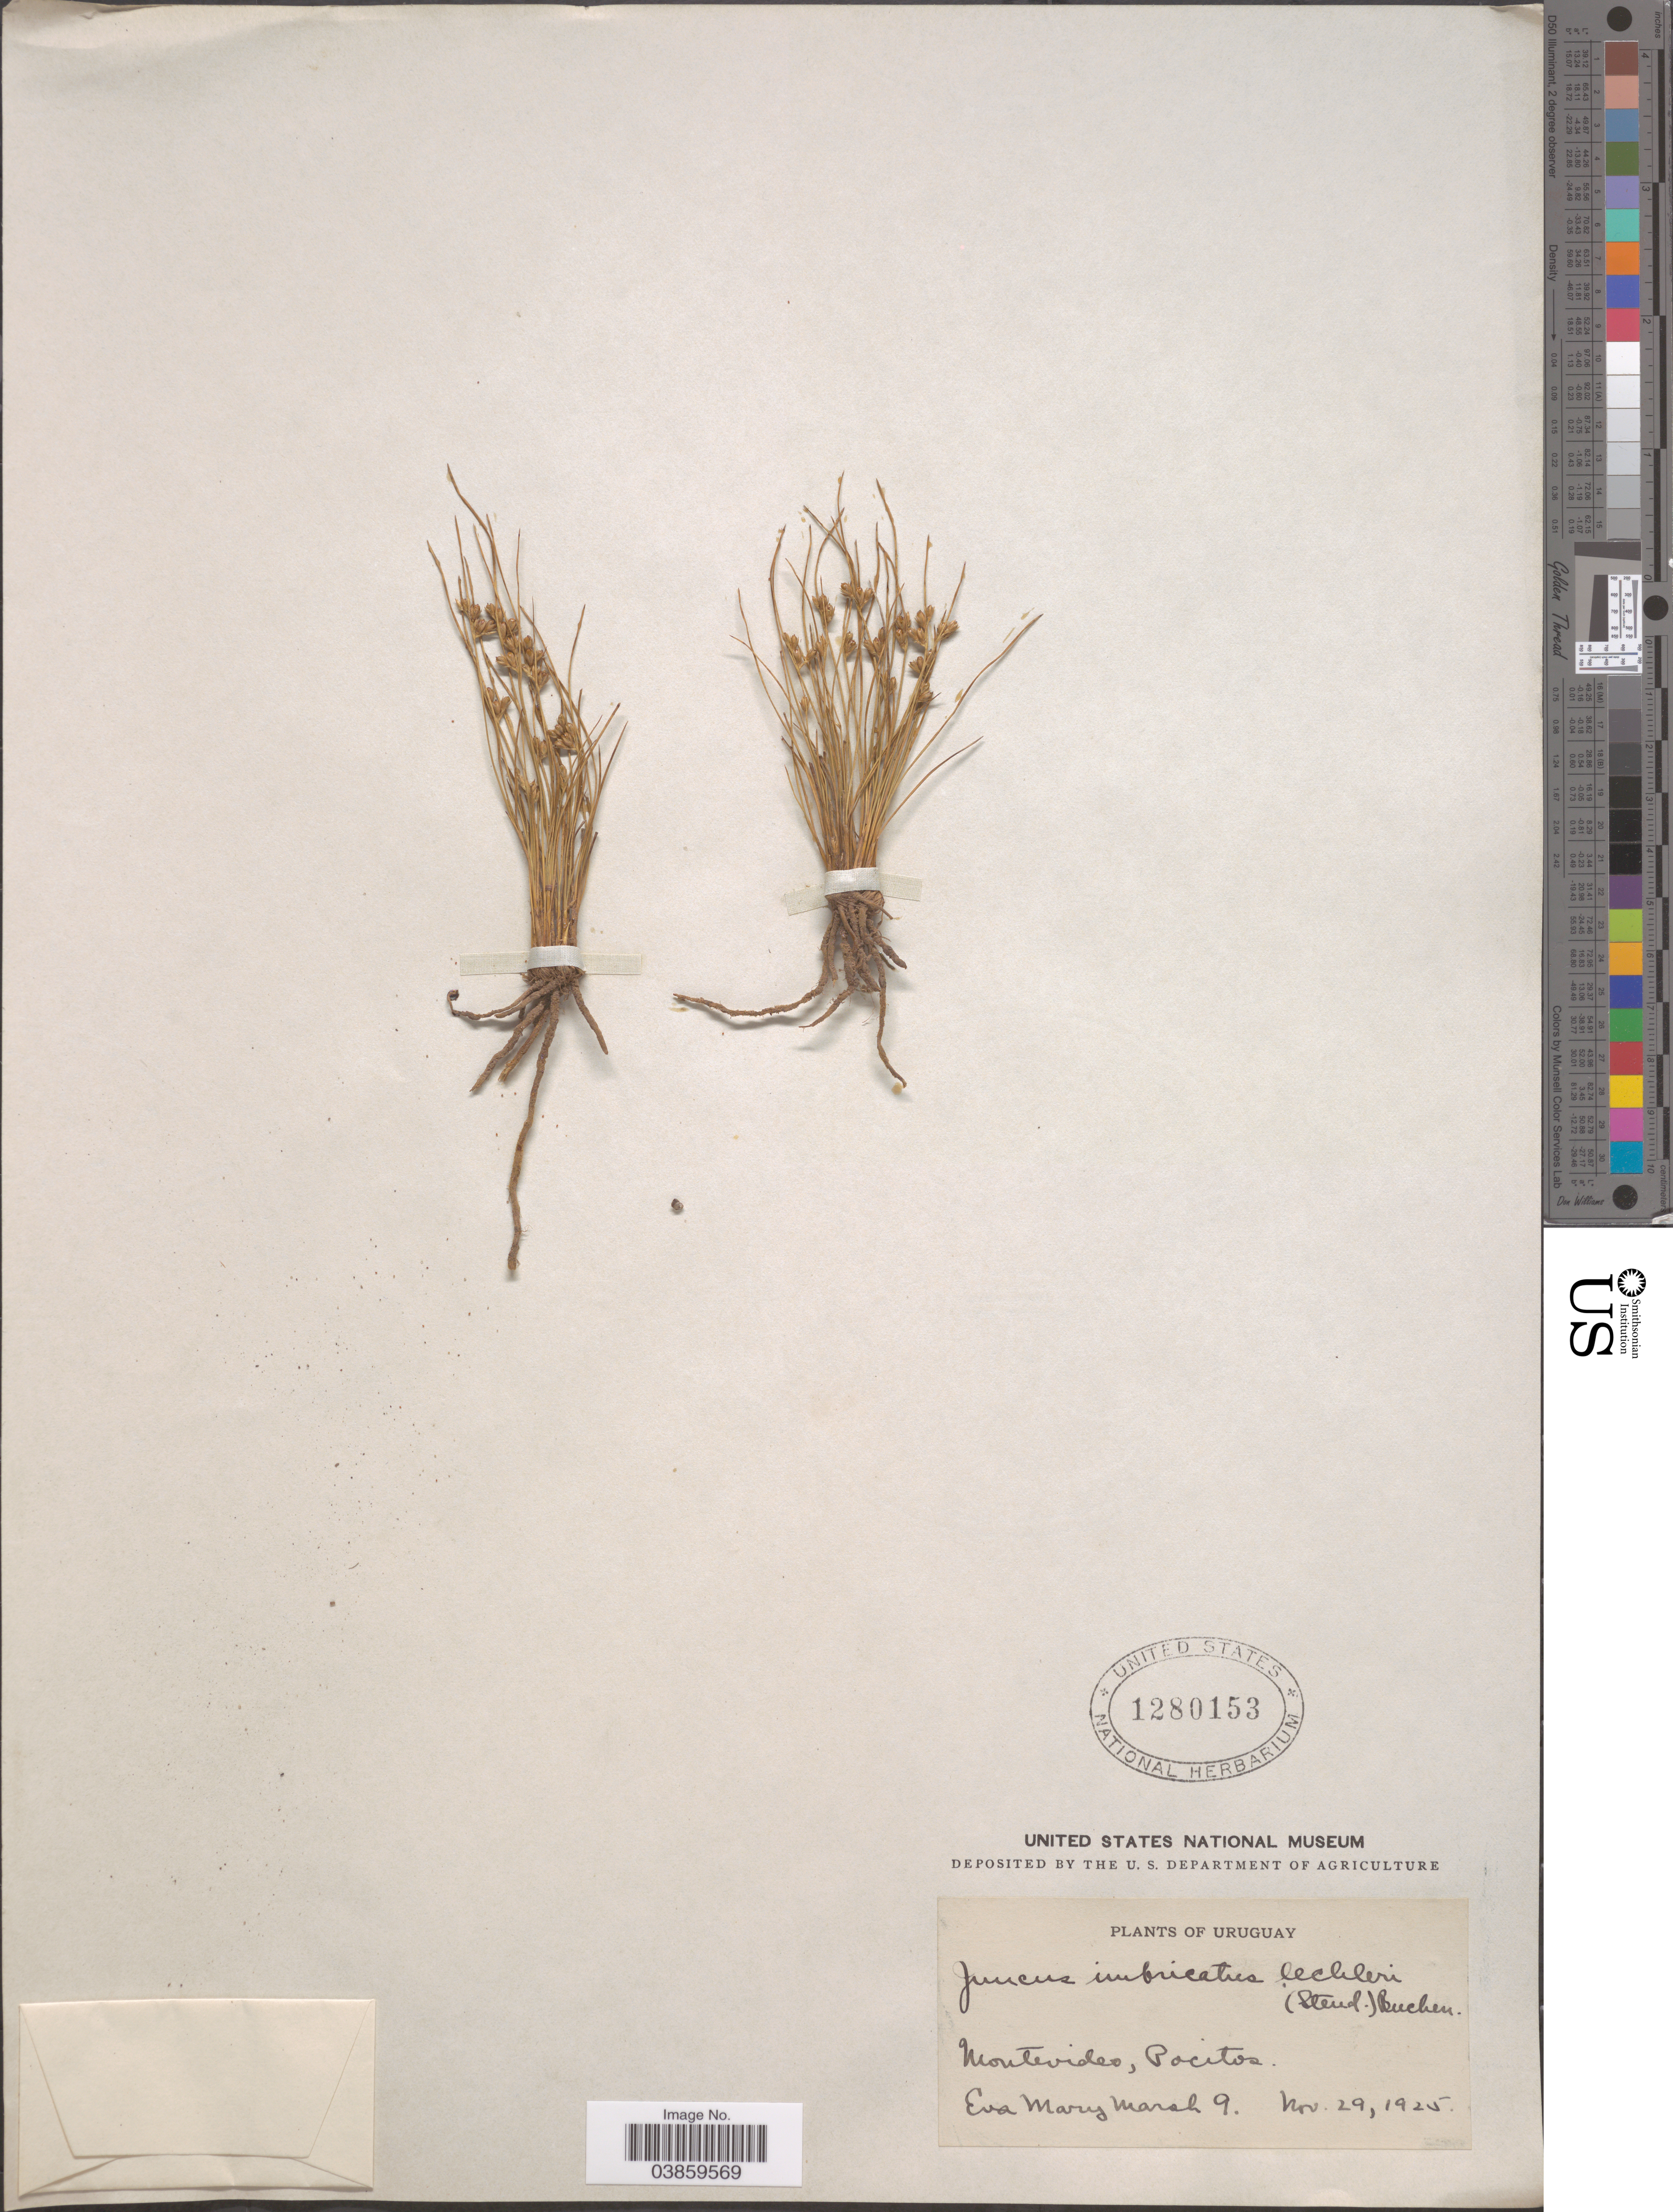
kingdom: Plantae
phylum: Tracheophyta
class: Liliopsida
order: Poales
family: Juncaceae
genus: Juncus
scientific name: Juncus imbricatus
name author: Laharpe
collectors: E. Marsh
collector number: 9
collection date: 1925-11-29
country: Uruguay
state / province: Montevideo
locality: Pocitos.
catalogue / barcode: US 1280153